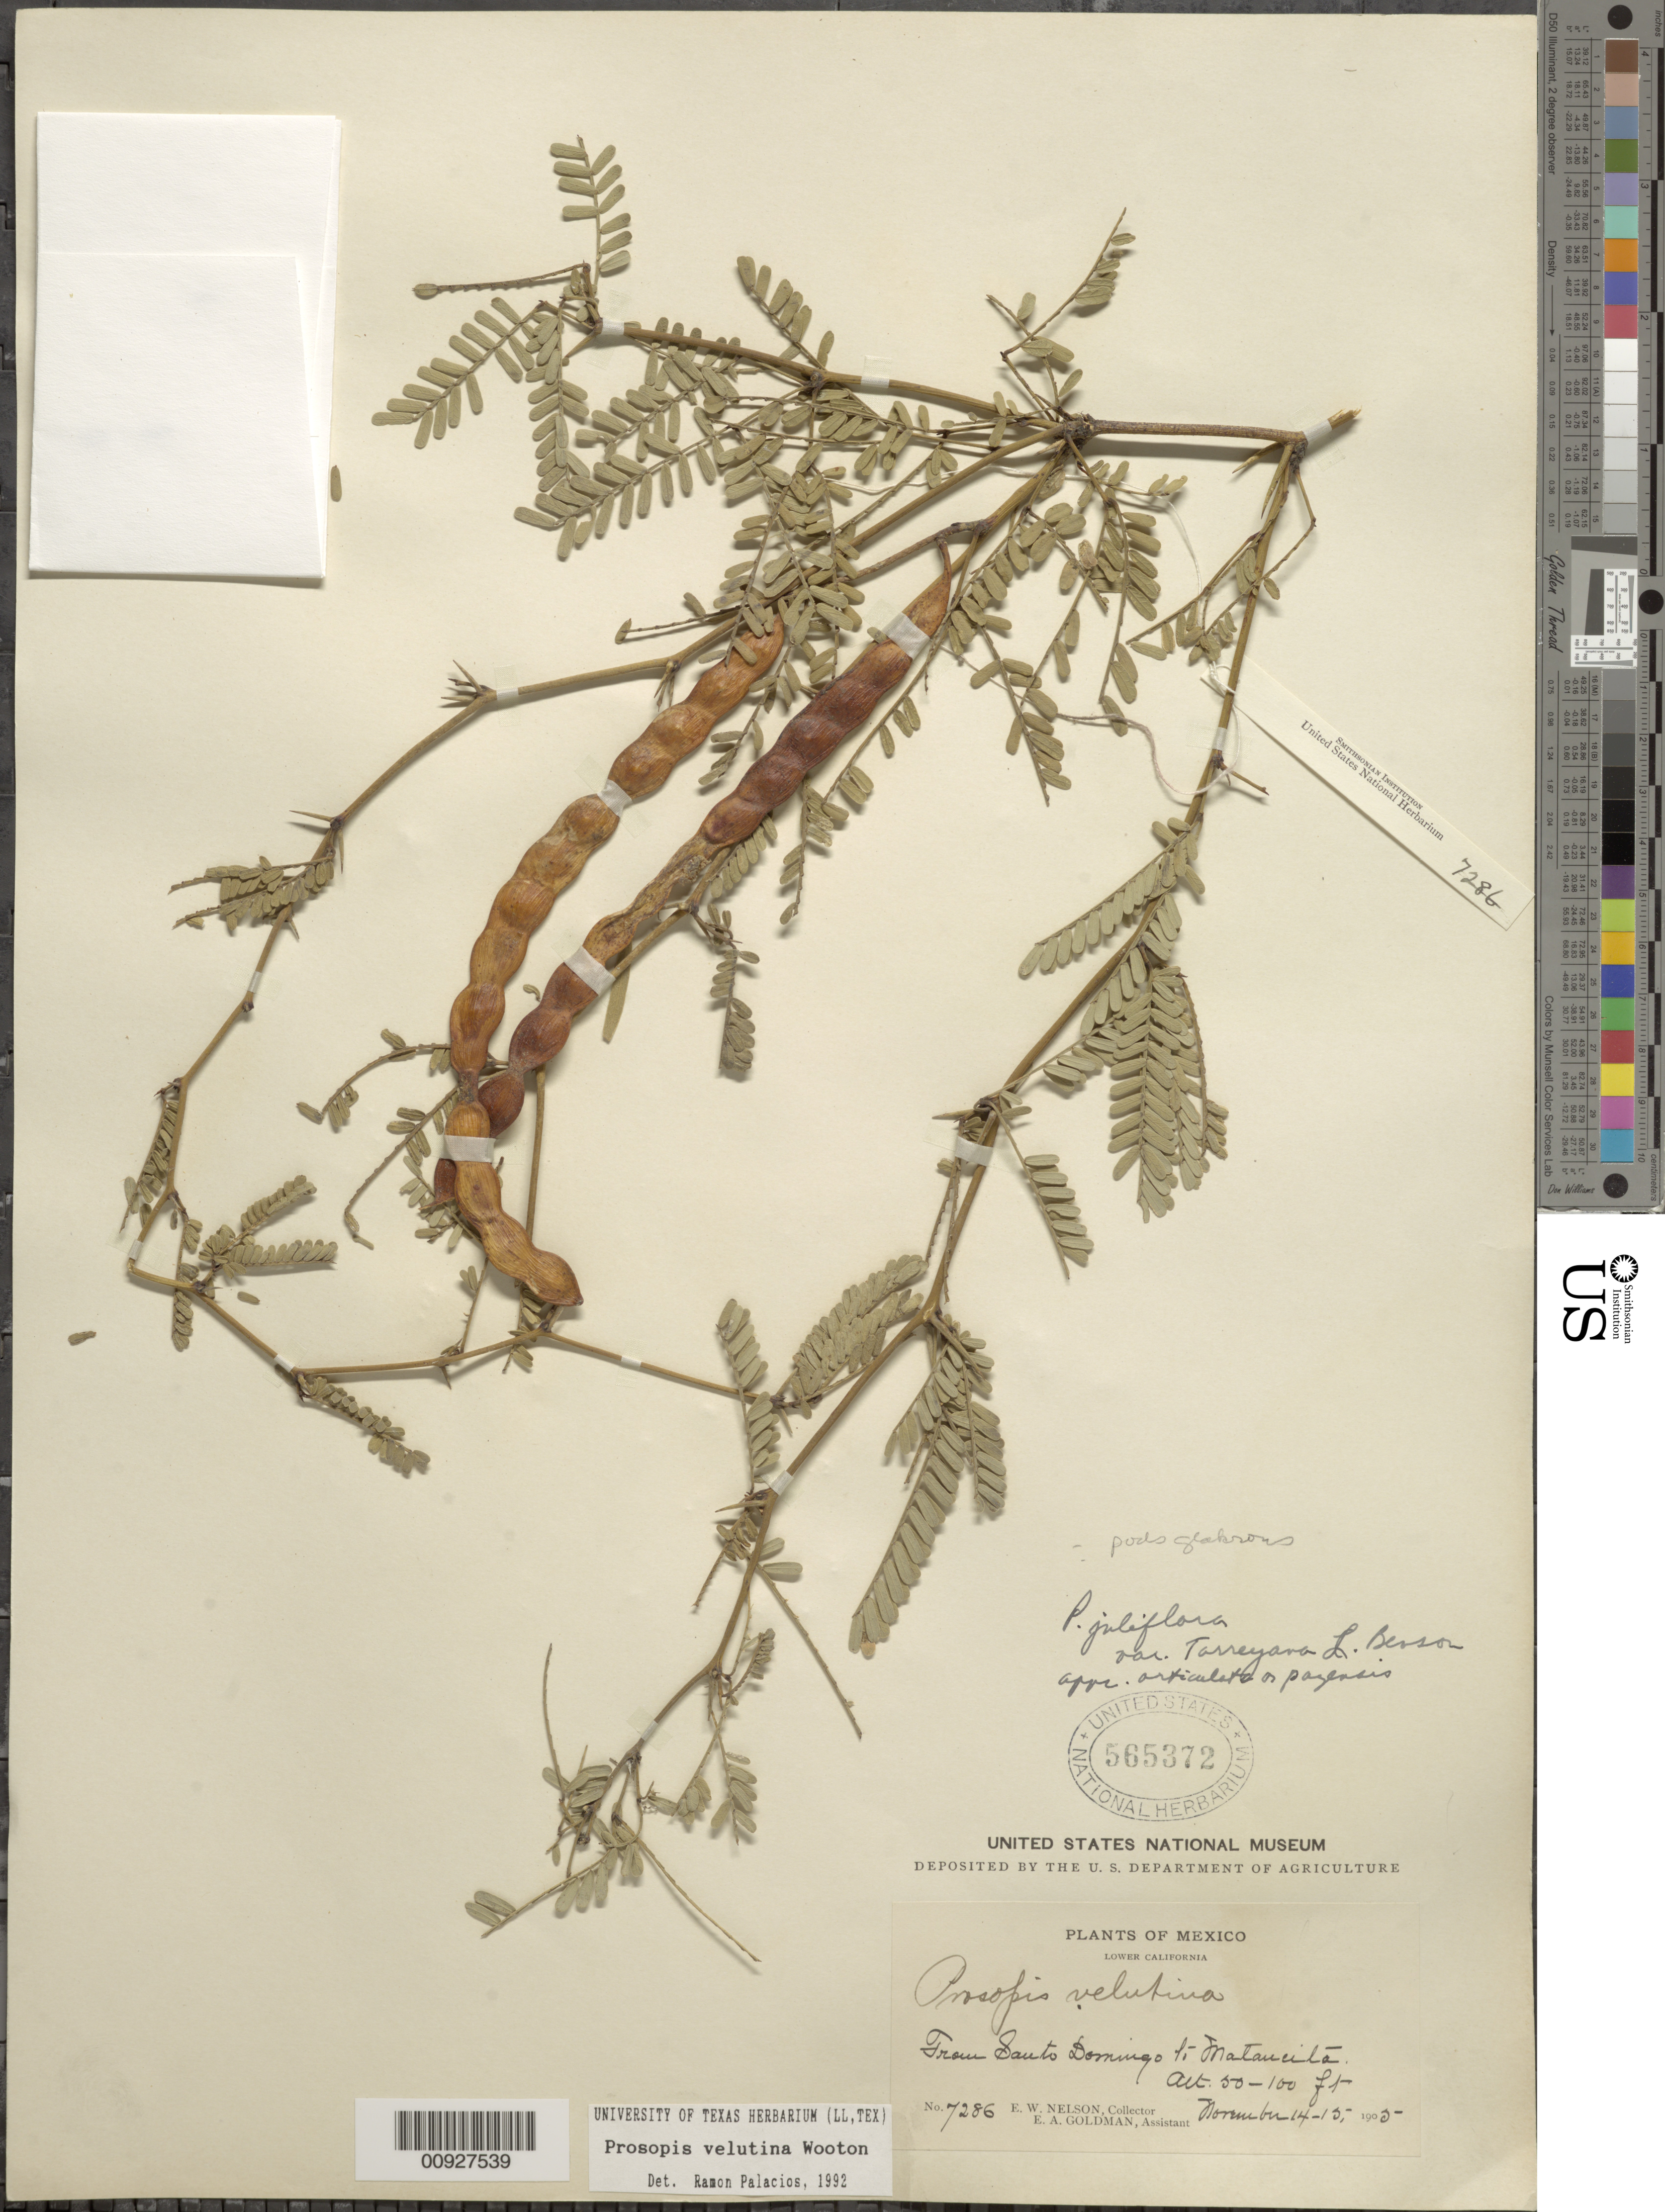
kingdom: Plantae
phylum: Tracheophyta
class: Magnoliopsida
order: Fabales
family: Fabaceae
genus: Neltuma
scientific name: Neltuma velutina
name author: (Wooton) Britton & Rose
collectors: E. W. Nelson & E. A. Goldman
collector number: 7286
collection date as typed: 14 Nov 1905 to 15 Nov 1905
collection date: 1905-11-14/1905-11-15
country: Mexico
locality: From Santo Domingo to Matancita, Lower California.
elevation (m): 15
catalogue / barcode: US 565372